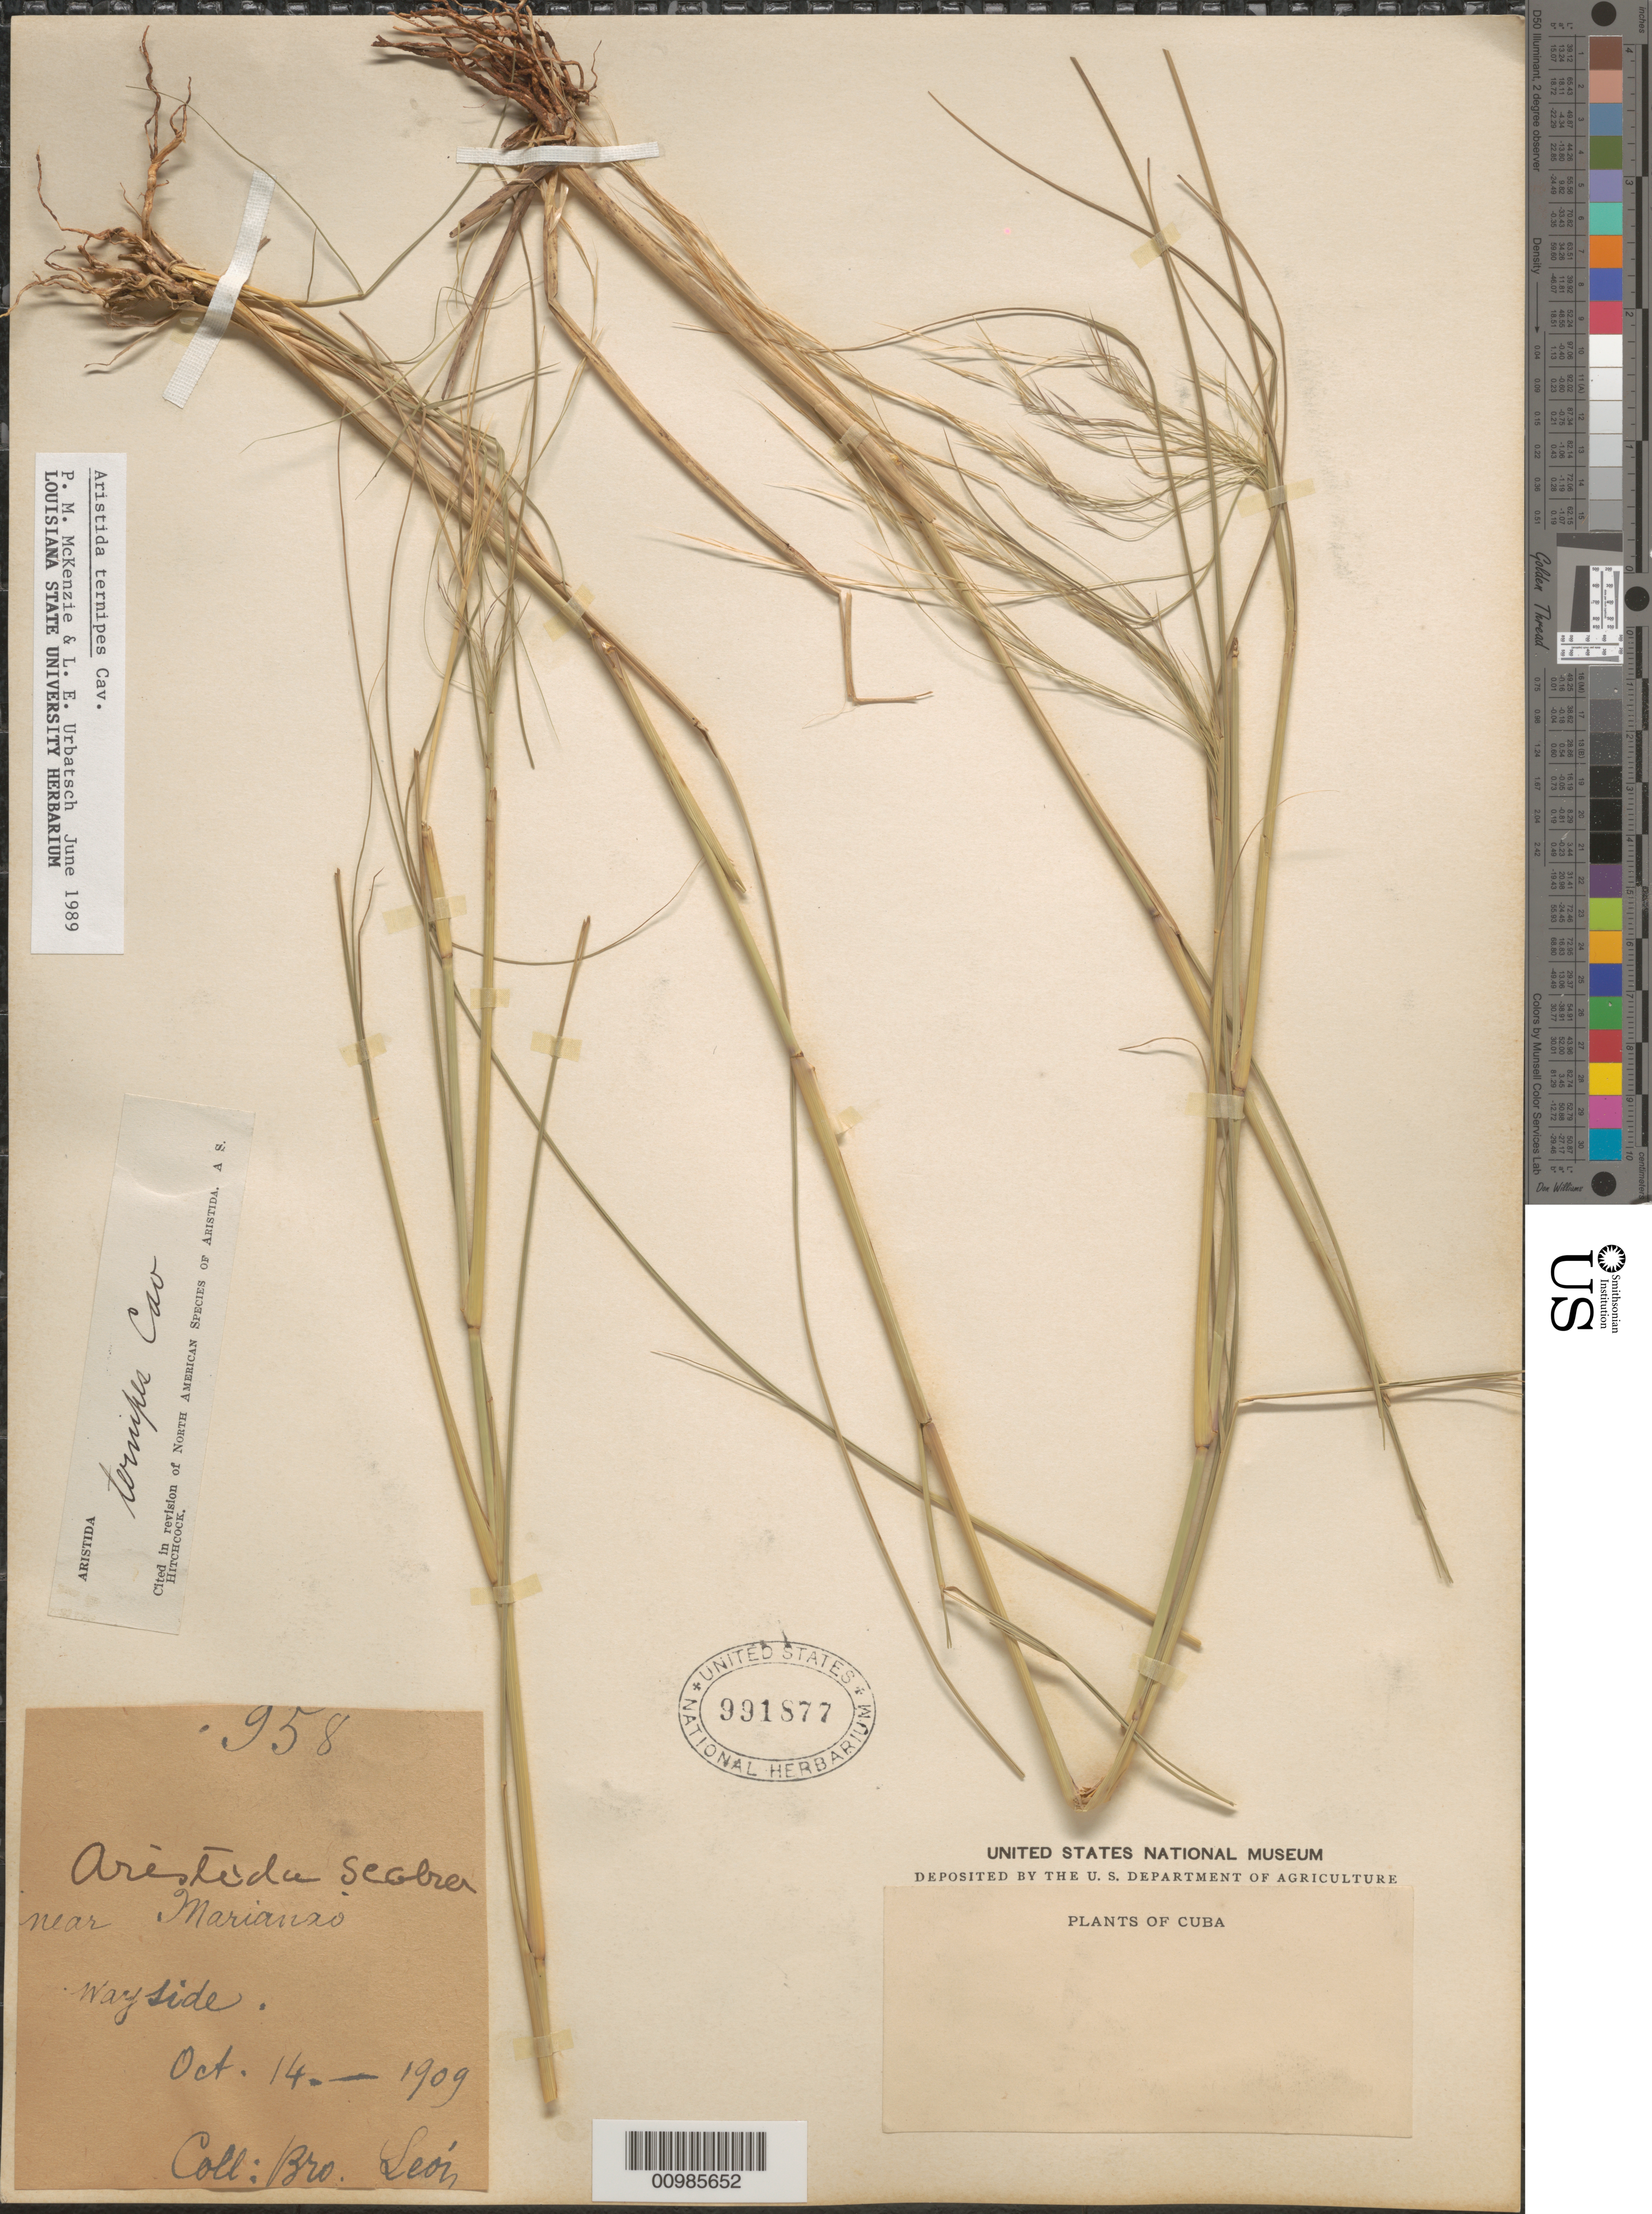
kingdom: Plantae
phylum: Tracheophyta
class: Liliopsida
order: Poales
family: Poaceae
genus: Aristida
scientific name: Aristida ternipes var. ternipes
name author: Cav.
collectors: Bro. León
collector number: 958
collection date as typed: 14 Oct 1909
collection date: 1909-10-14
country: Cuba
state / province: La Habana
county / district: Municipio Playa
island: Cuba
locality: near Marianao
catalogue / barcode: US 991877